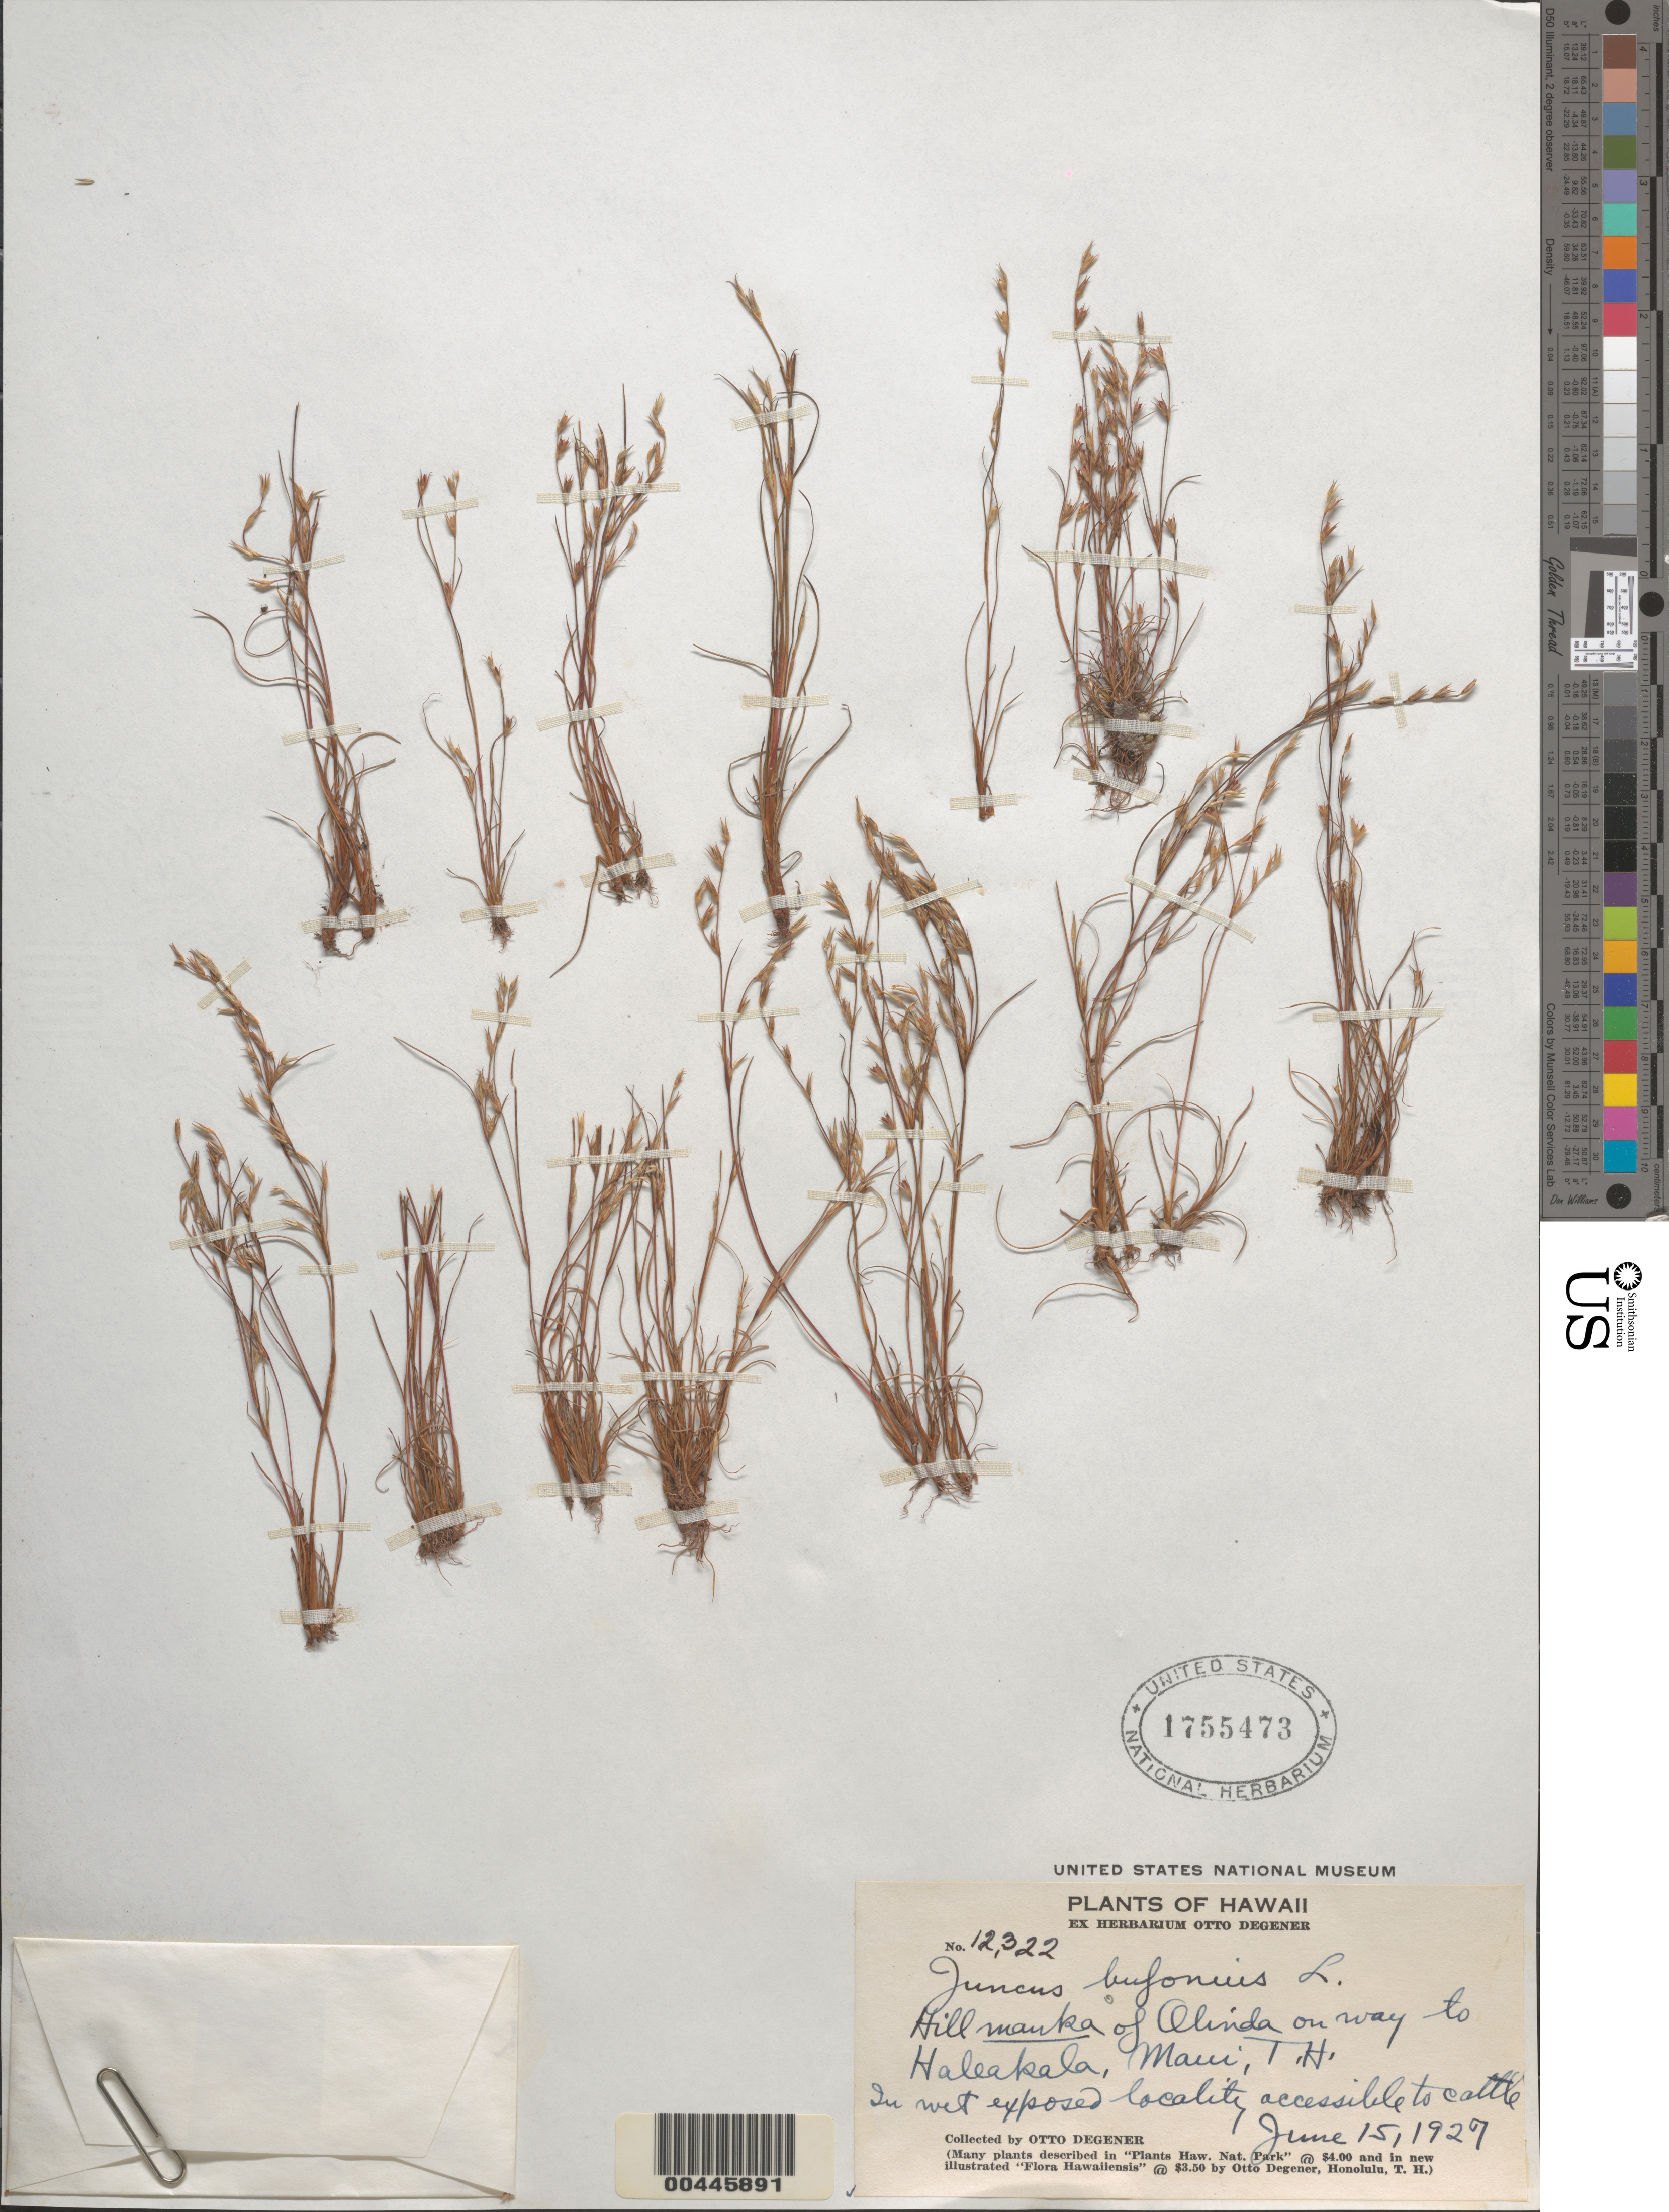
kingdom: Plantae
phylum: Tracheophyta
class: Liliopsida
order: Poales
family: Juncaceae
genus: Juncus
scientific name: Juncus bufonius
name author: L.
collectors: O. Degener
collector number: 12322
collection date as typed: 15 Jun 1927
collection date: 1927-06-15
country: United States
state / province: Hawaii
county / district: Maui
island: Maui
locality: Hill mauka of Olinda on way to Haleakala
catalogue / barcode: US 1755473